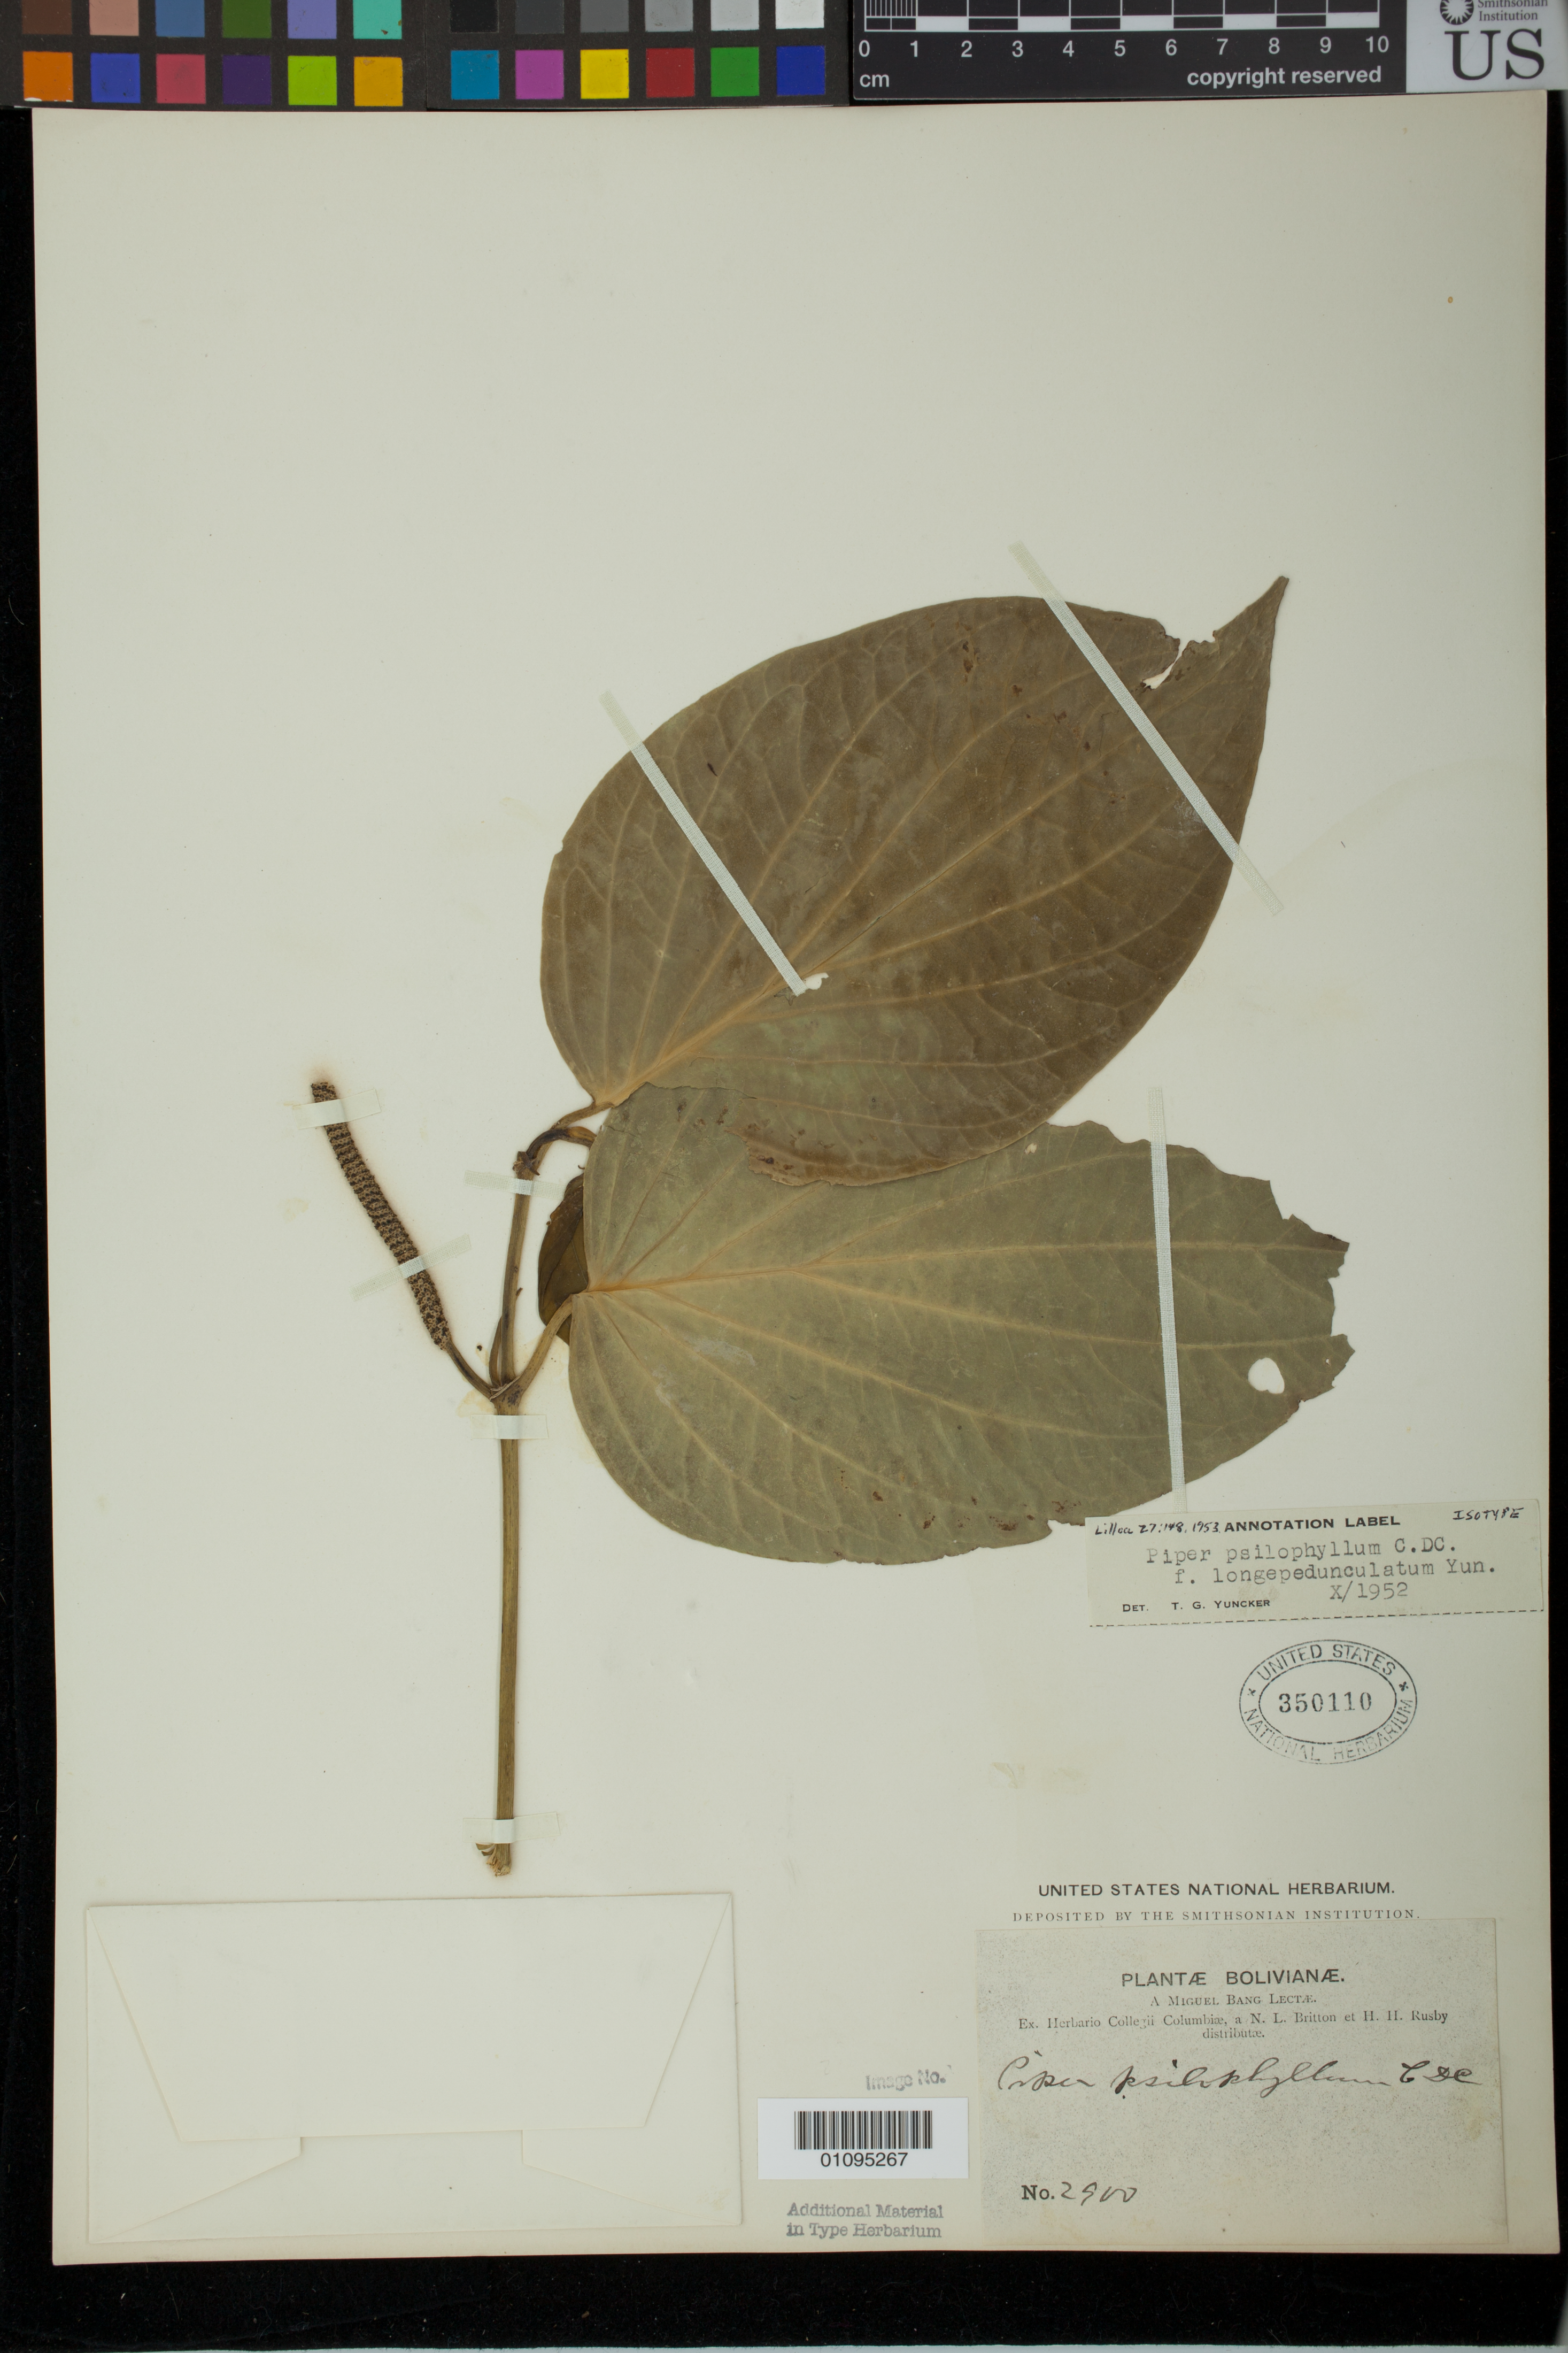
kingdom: Plantae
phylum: Tracheophyta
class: Magnoliopsida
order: Piperales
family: Piperaceae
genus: Piper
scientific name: Piper psilophyllum f. longepedunculatum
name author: Yunck.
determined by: Yuncker, T. G.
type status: Isotype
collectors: M. Bang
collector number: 2900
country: Bolivia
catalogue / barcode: US 350110